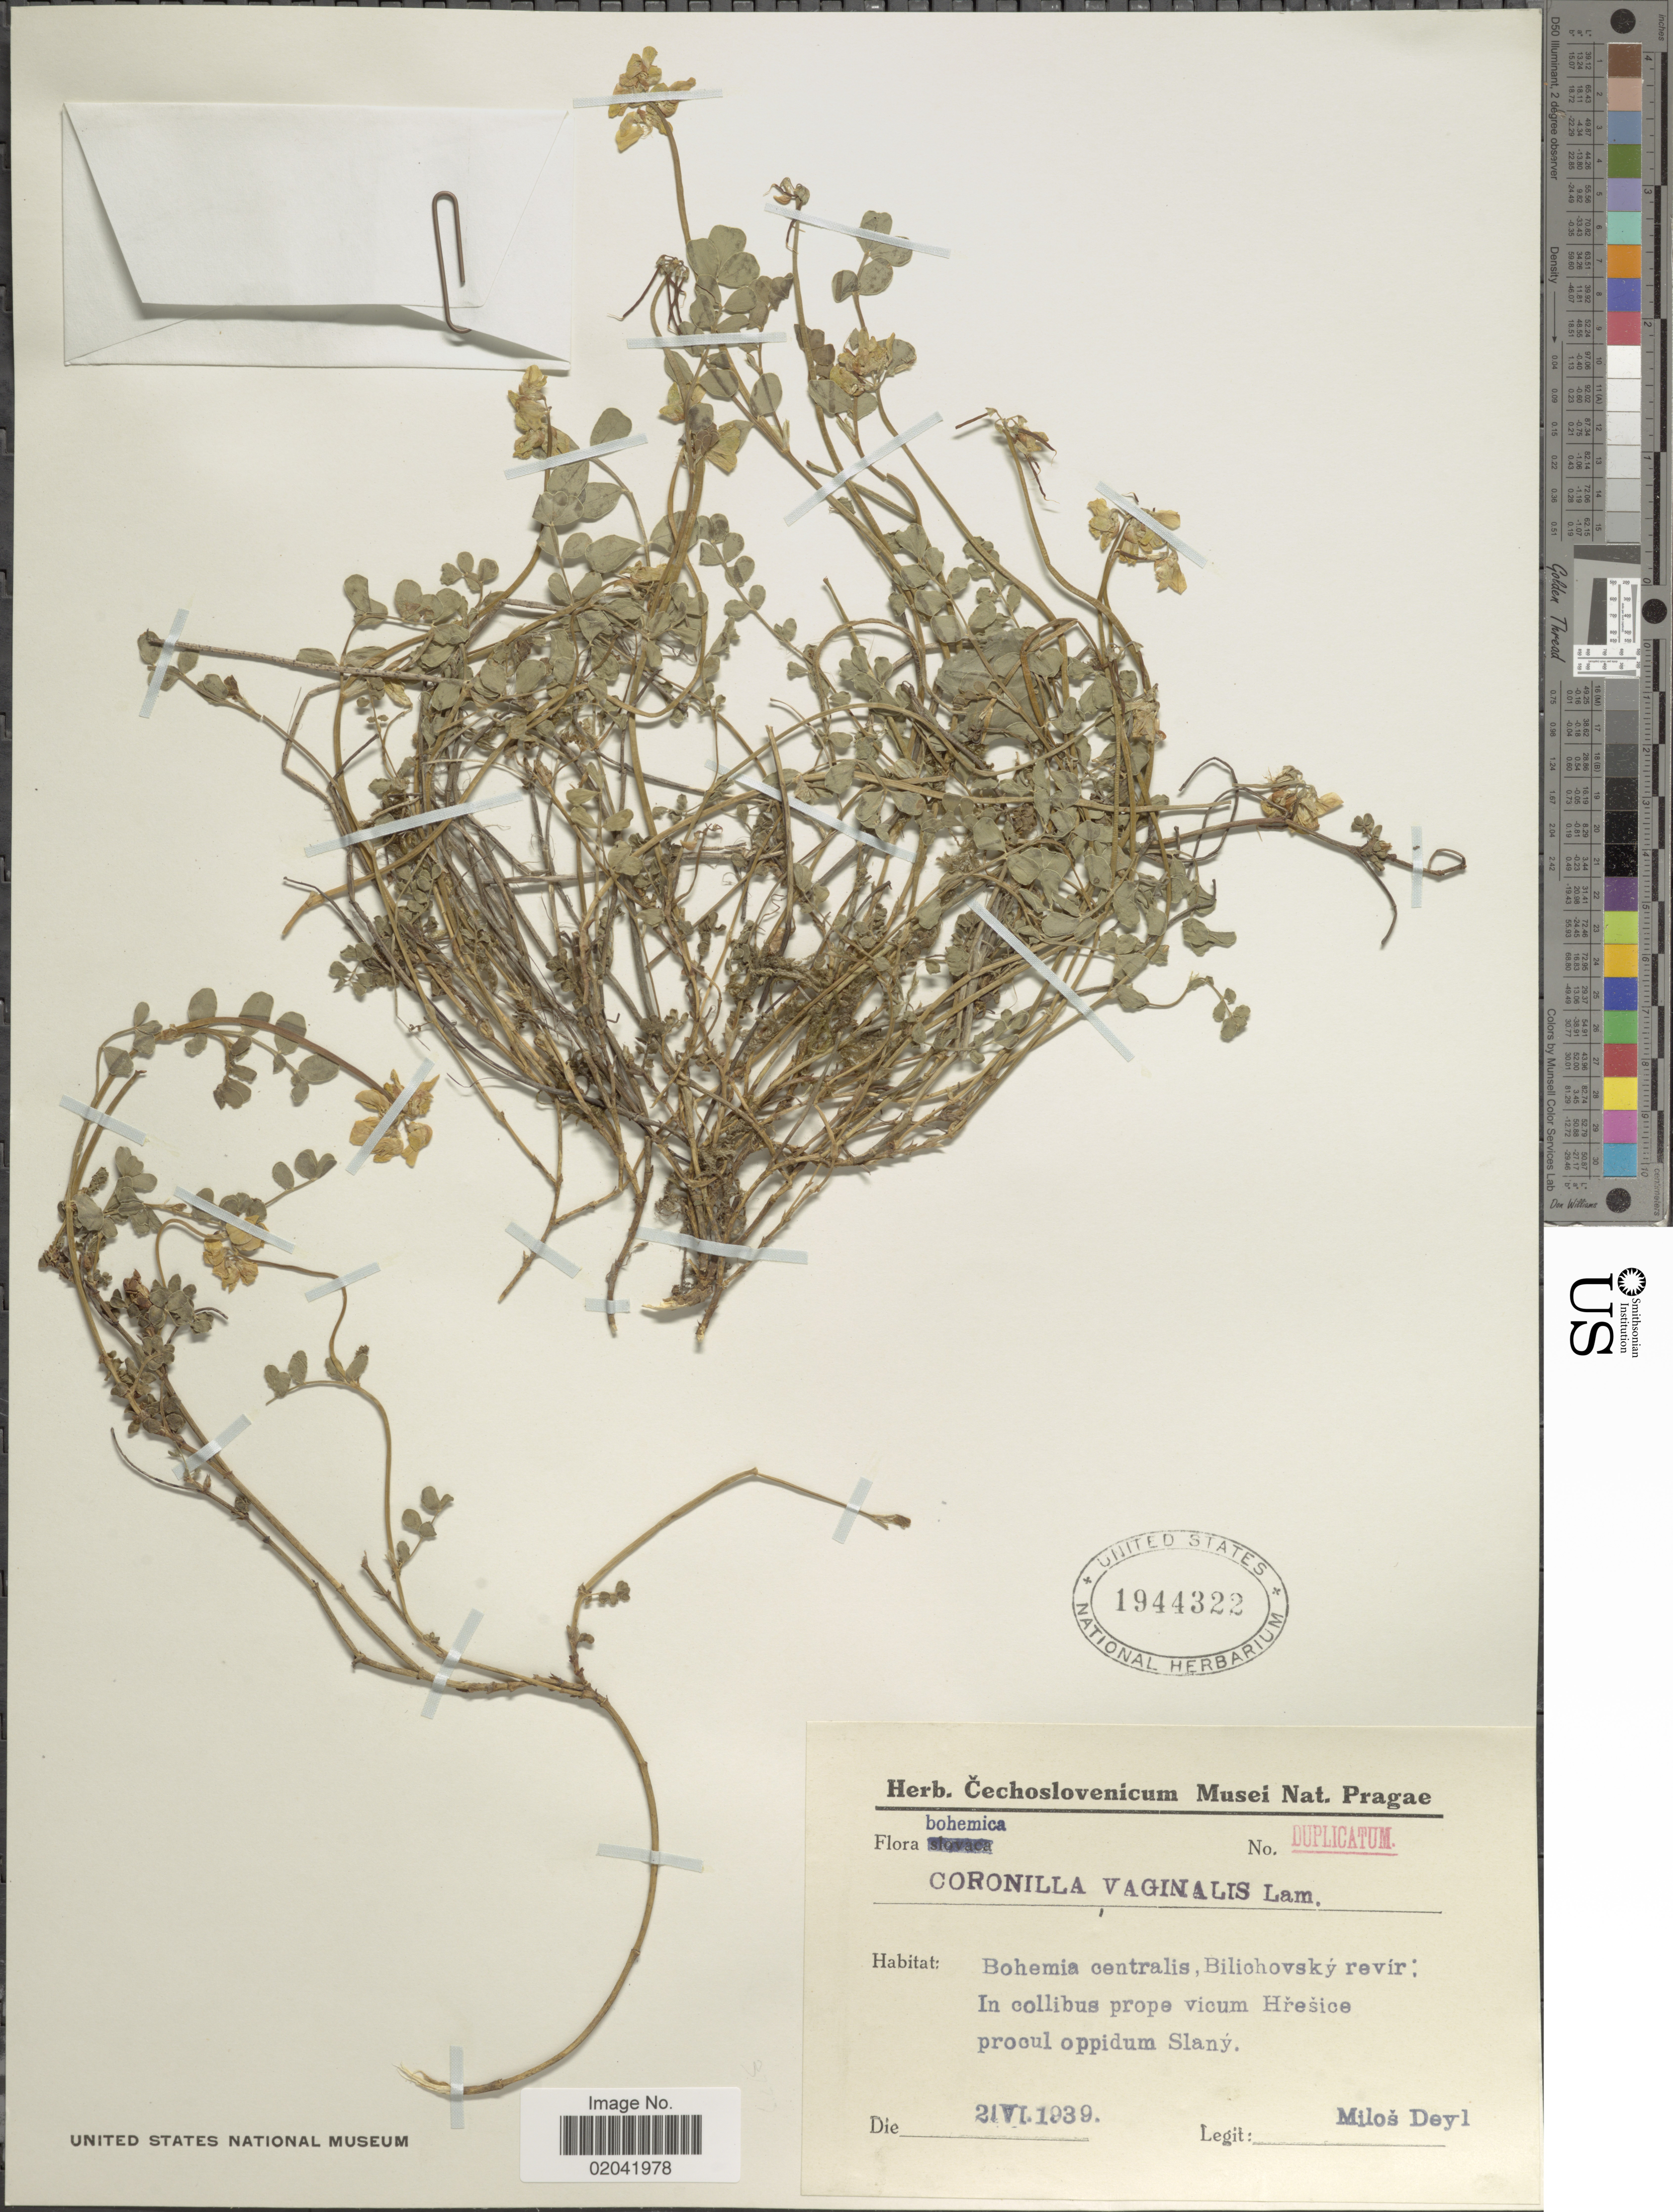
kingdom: Plantae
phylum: Tracheophyta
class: Magnoliopsida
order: Fabales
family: Fabaceae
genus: Coronilla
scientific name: Coronilla vaginalis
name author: Lam.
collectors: M. Deyl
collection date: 1939-06-21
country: Czechia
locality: Bohemica, Bohemia centralis, Bilichovský revír; In collibus prope vicum Hresice procul oppidum Slaný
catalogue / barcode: US 1944322